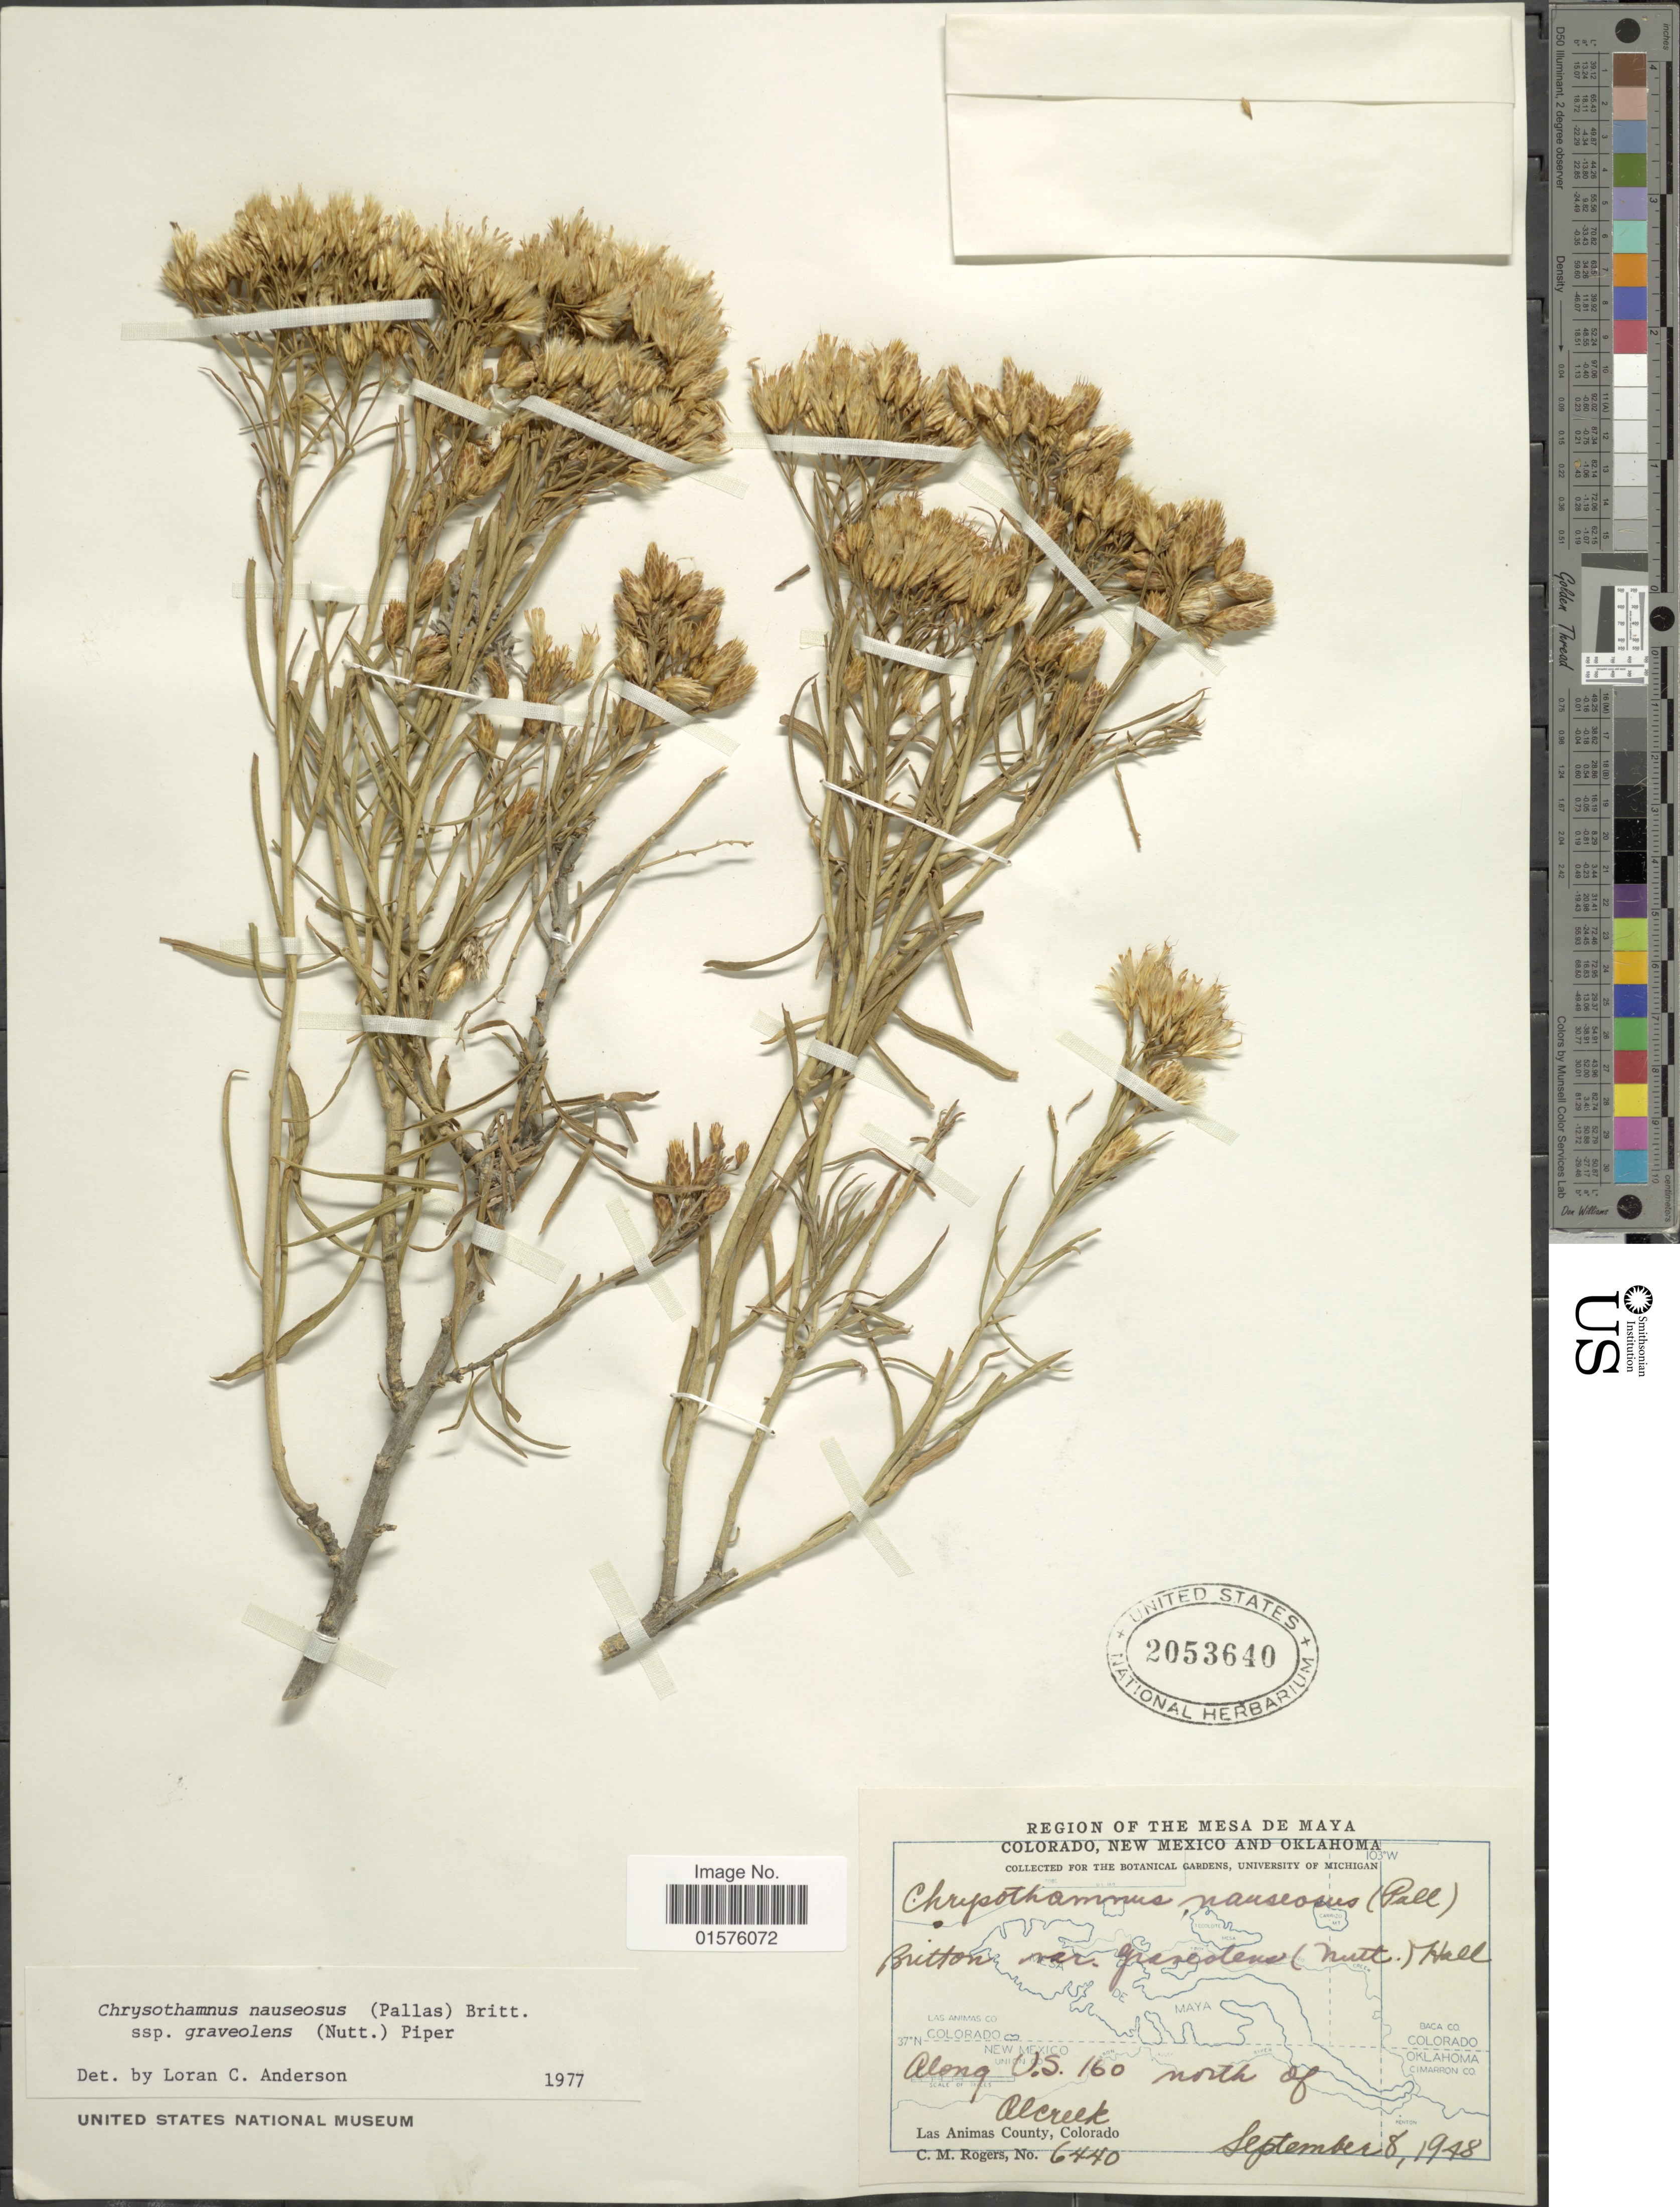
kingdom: Plantae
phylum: Tracheophyta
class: Magnoliopsida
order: Asterales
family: Asteraceae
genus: Ericameria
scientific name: Ericameria nauseosa var. graveolens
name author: (Nutt.) Reveal & Schuyler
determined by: Urbatsch, Lowell E., Curator (LSU), Louisiana State University (UNITED STATES)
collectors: C. M. Rogers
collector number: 6440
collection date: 1948-09-08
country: United States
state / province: Colorado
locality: Region of the Mesa de Maya, colorado, New Mexico and Oklahoma, along U.S. 160 north of al Creek, Las Animas County.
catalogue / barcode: US 2053640